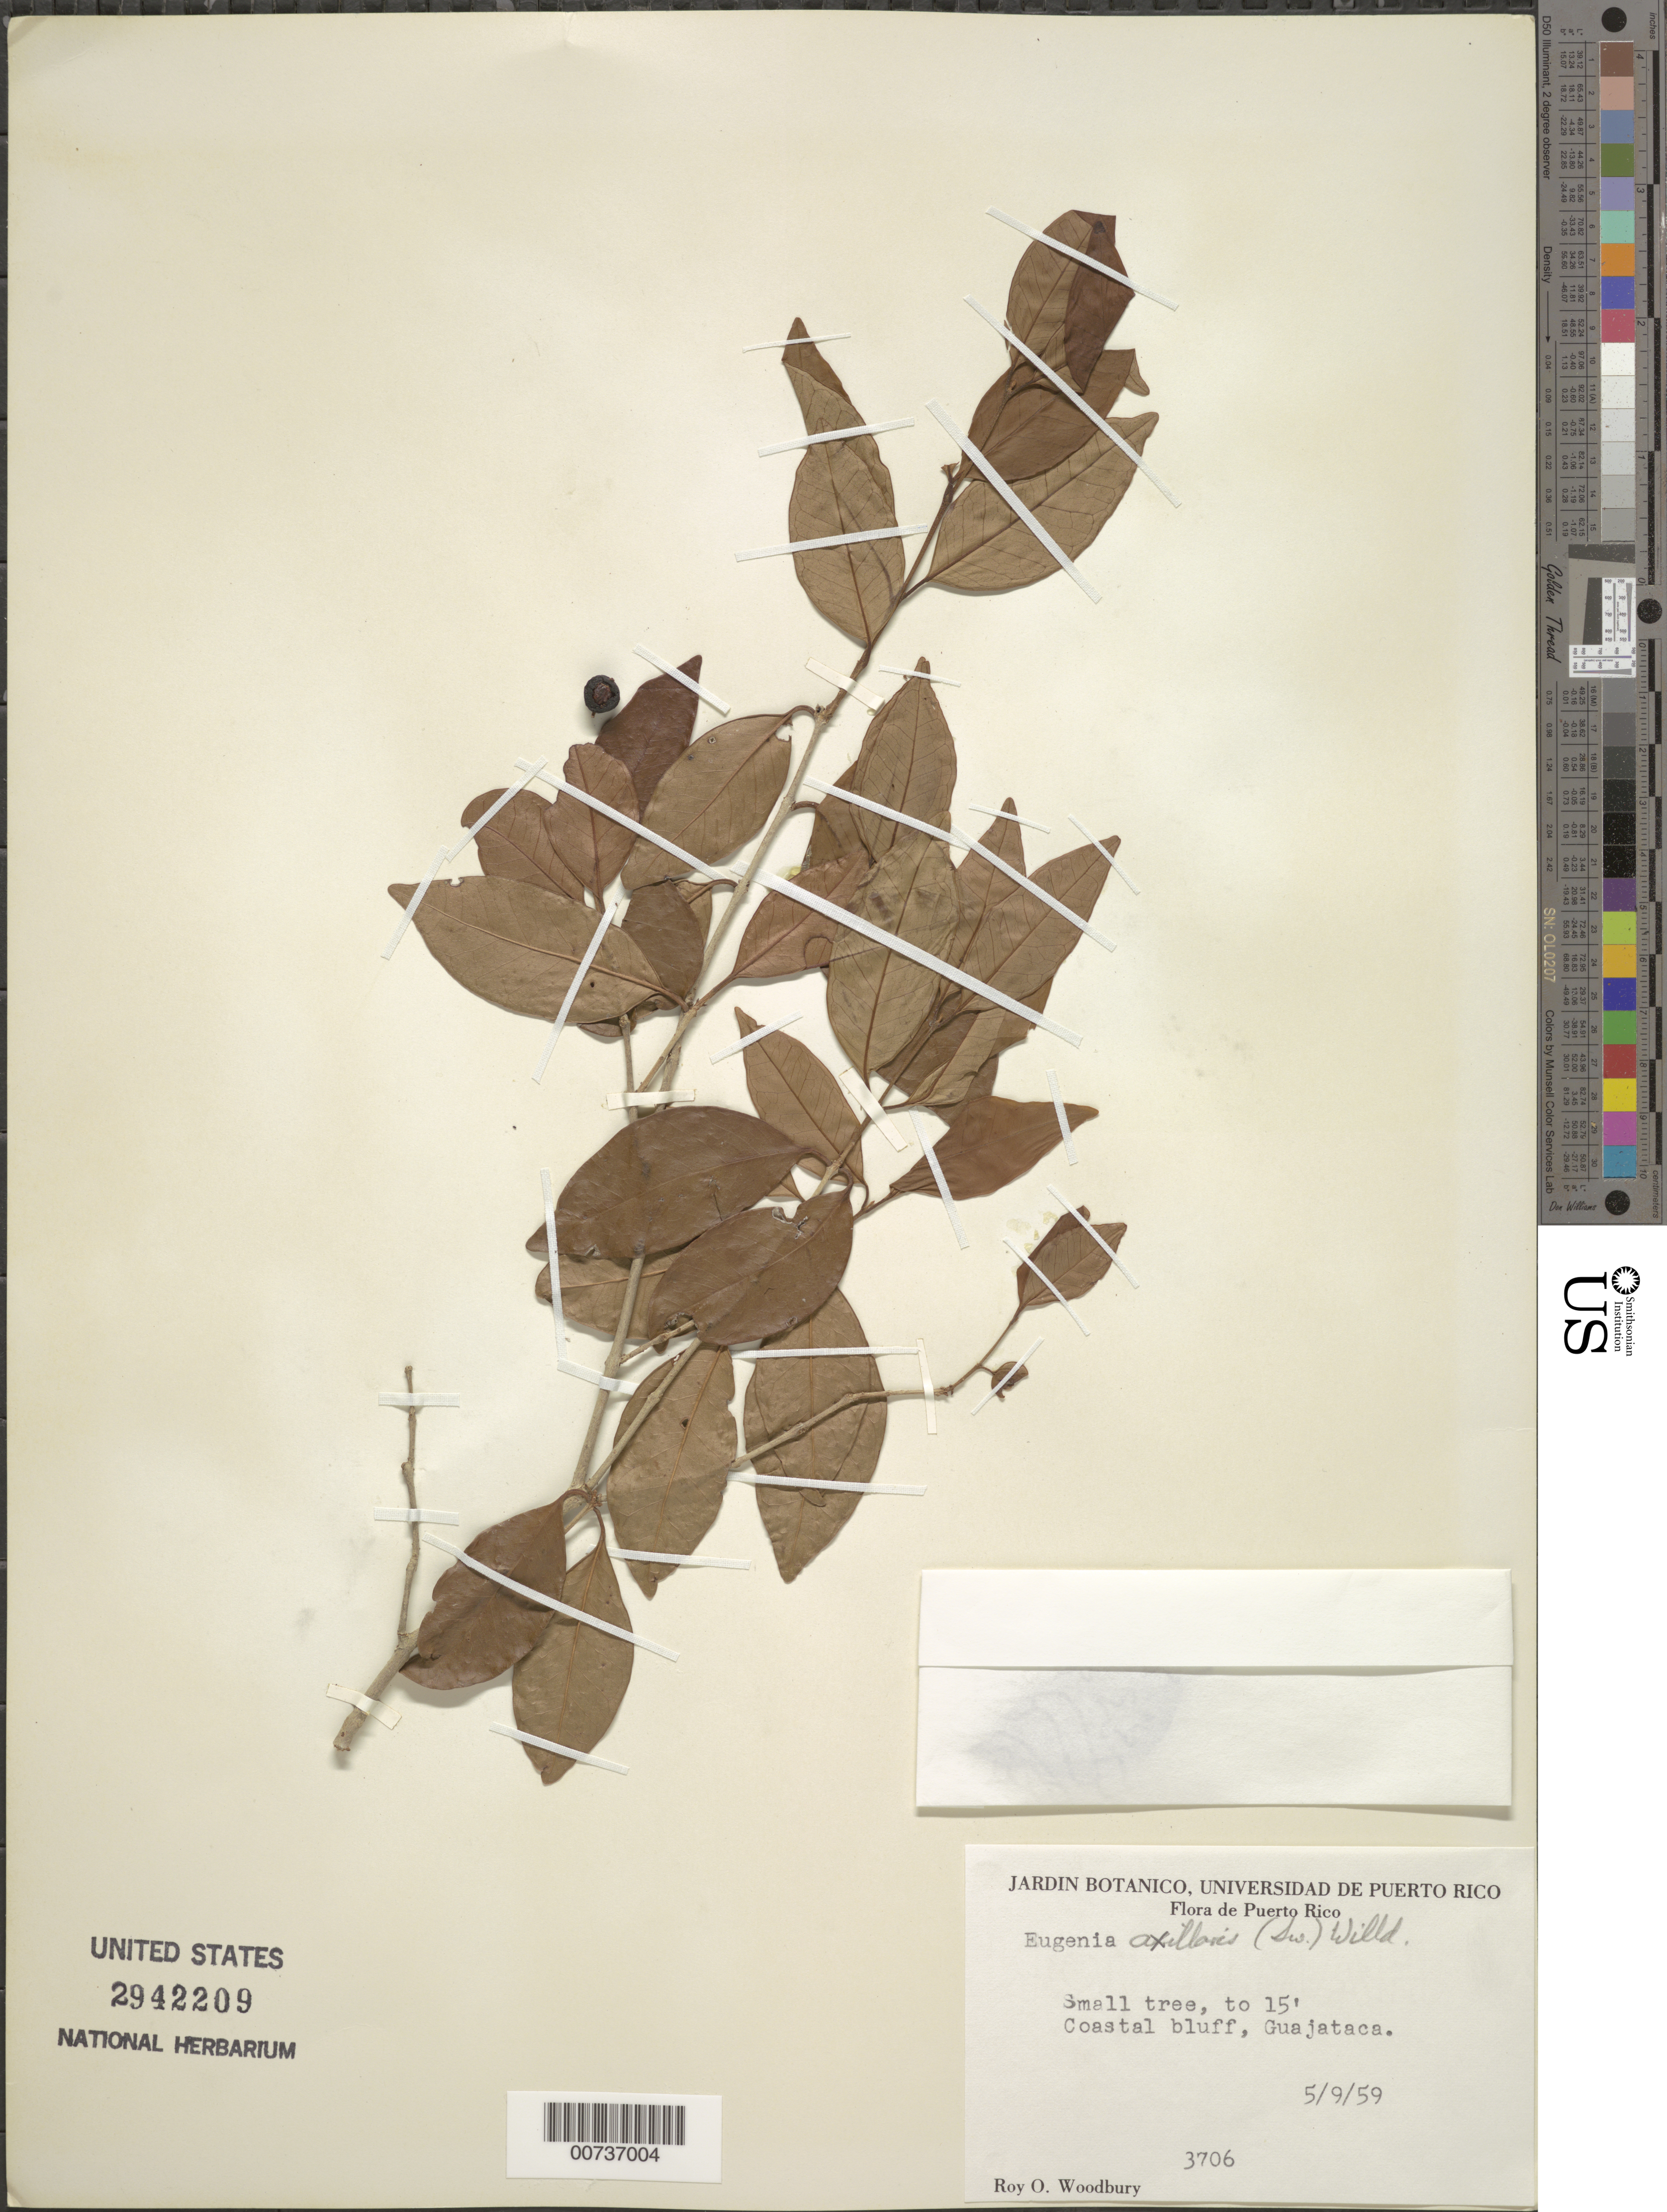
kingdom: Plantae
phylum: Tracheophyta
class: Magnoliopsida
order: Myrtales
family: Myrtaceae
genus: Eugenia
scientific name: Eugenia axillaris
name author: (Sw.) Willd.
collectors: R. O. Woodbury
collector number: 3706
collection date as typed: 09 May 1959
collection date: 1959-05-09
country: Puerto Rico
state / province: Quebradillas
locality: Guajataca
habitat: Coastal bluff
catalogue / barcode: US 2942209